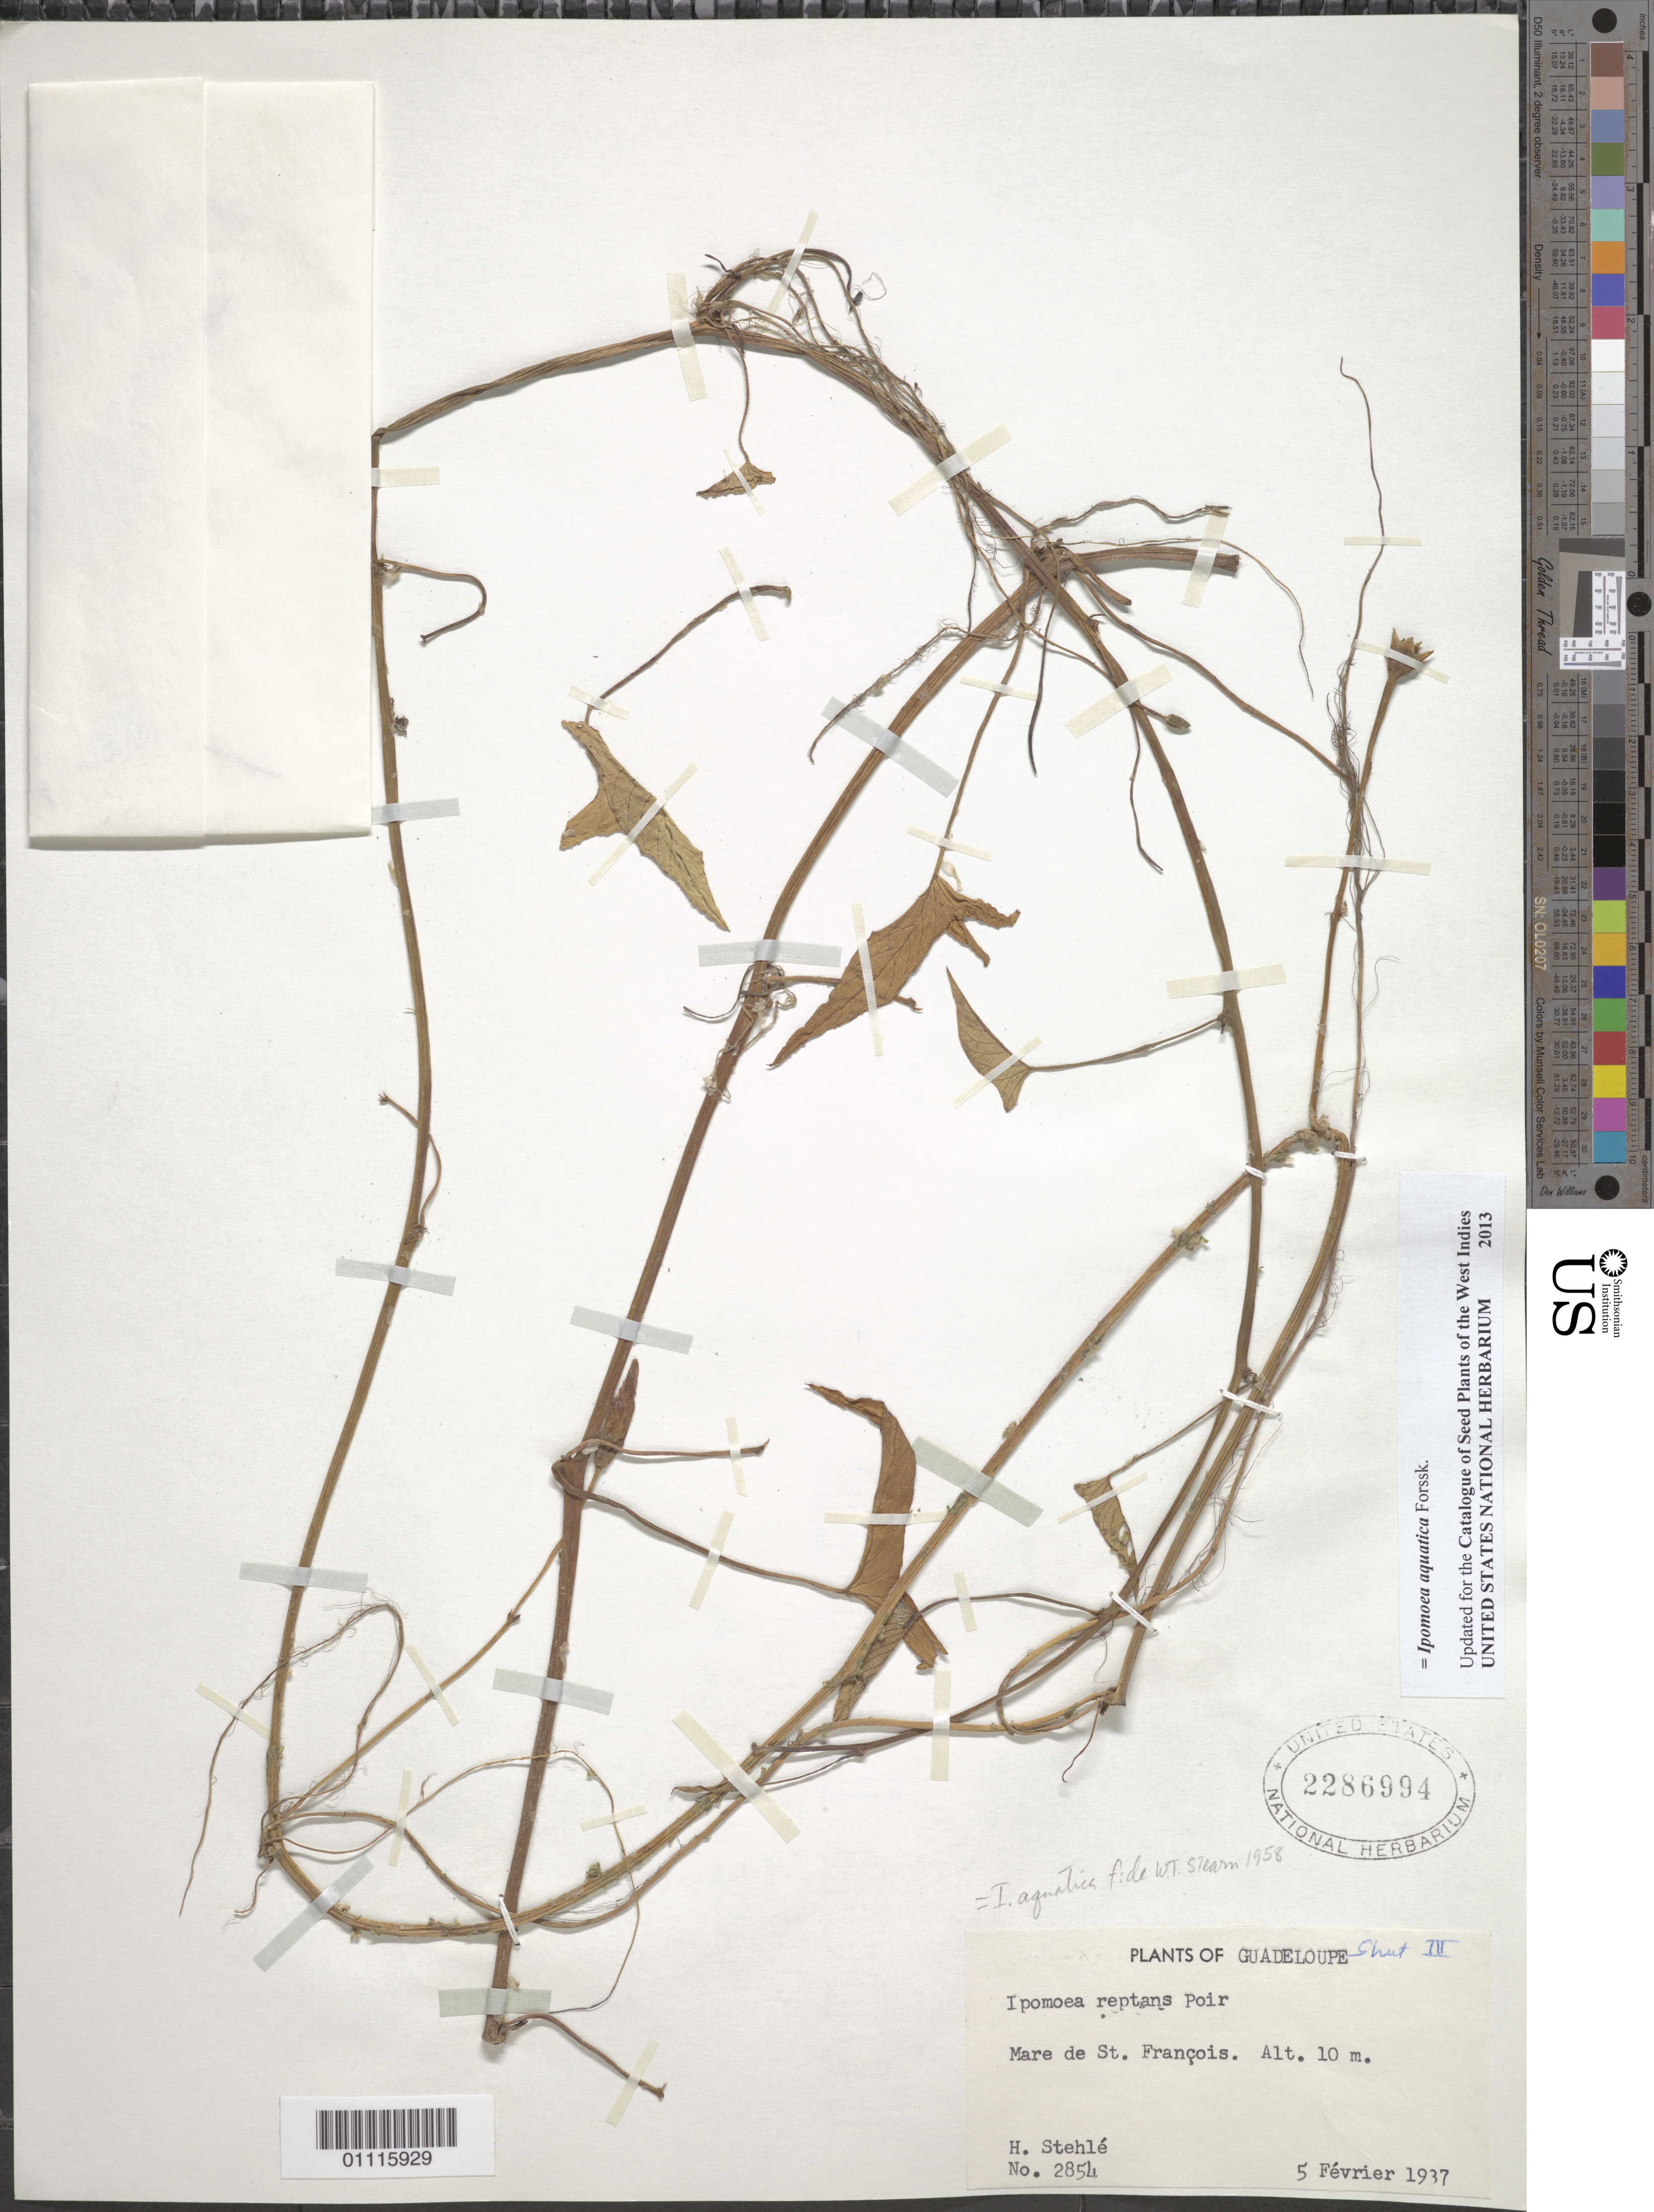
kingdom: Plantae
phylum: Tracheophyta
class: Magnoliopsida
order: Solanales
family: Convolvulaceae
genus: Ipomoea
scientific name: Ipomoea aquatica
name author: Forssk.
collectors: H. Stehlé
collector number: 2854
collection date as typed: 05 Feb 1937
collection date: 1937-02-05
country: Guadeloupe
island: Grande Terre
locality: Mare de St. Francois.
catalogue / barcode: US 2286994